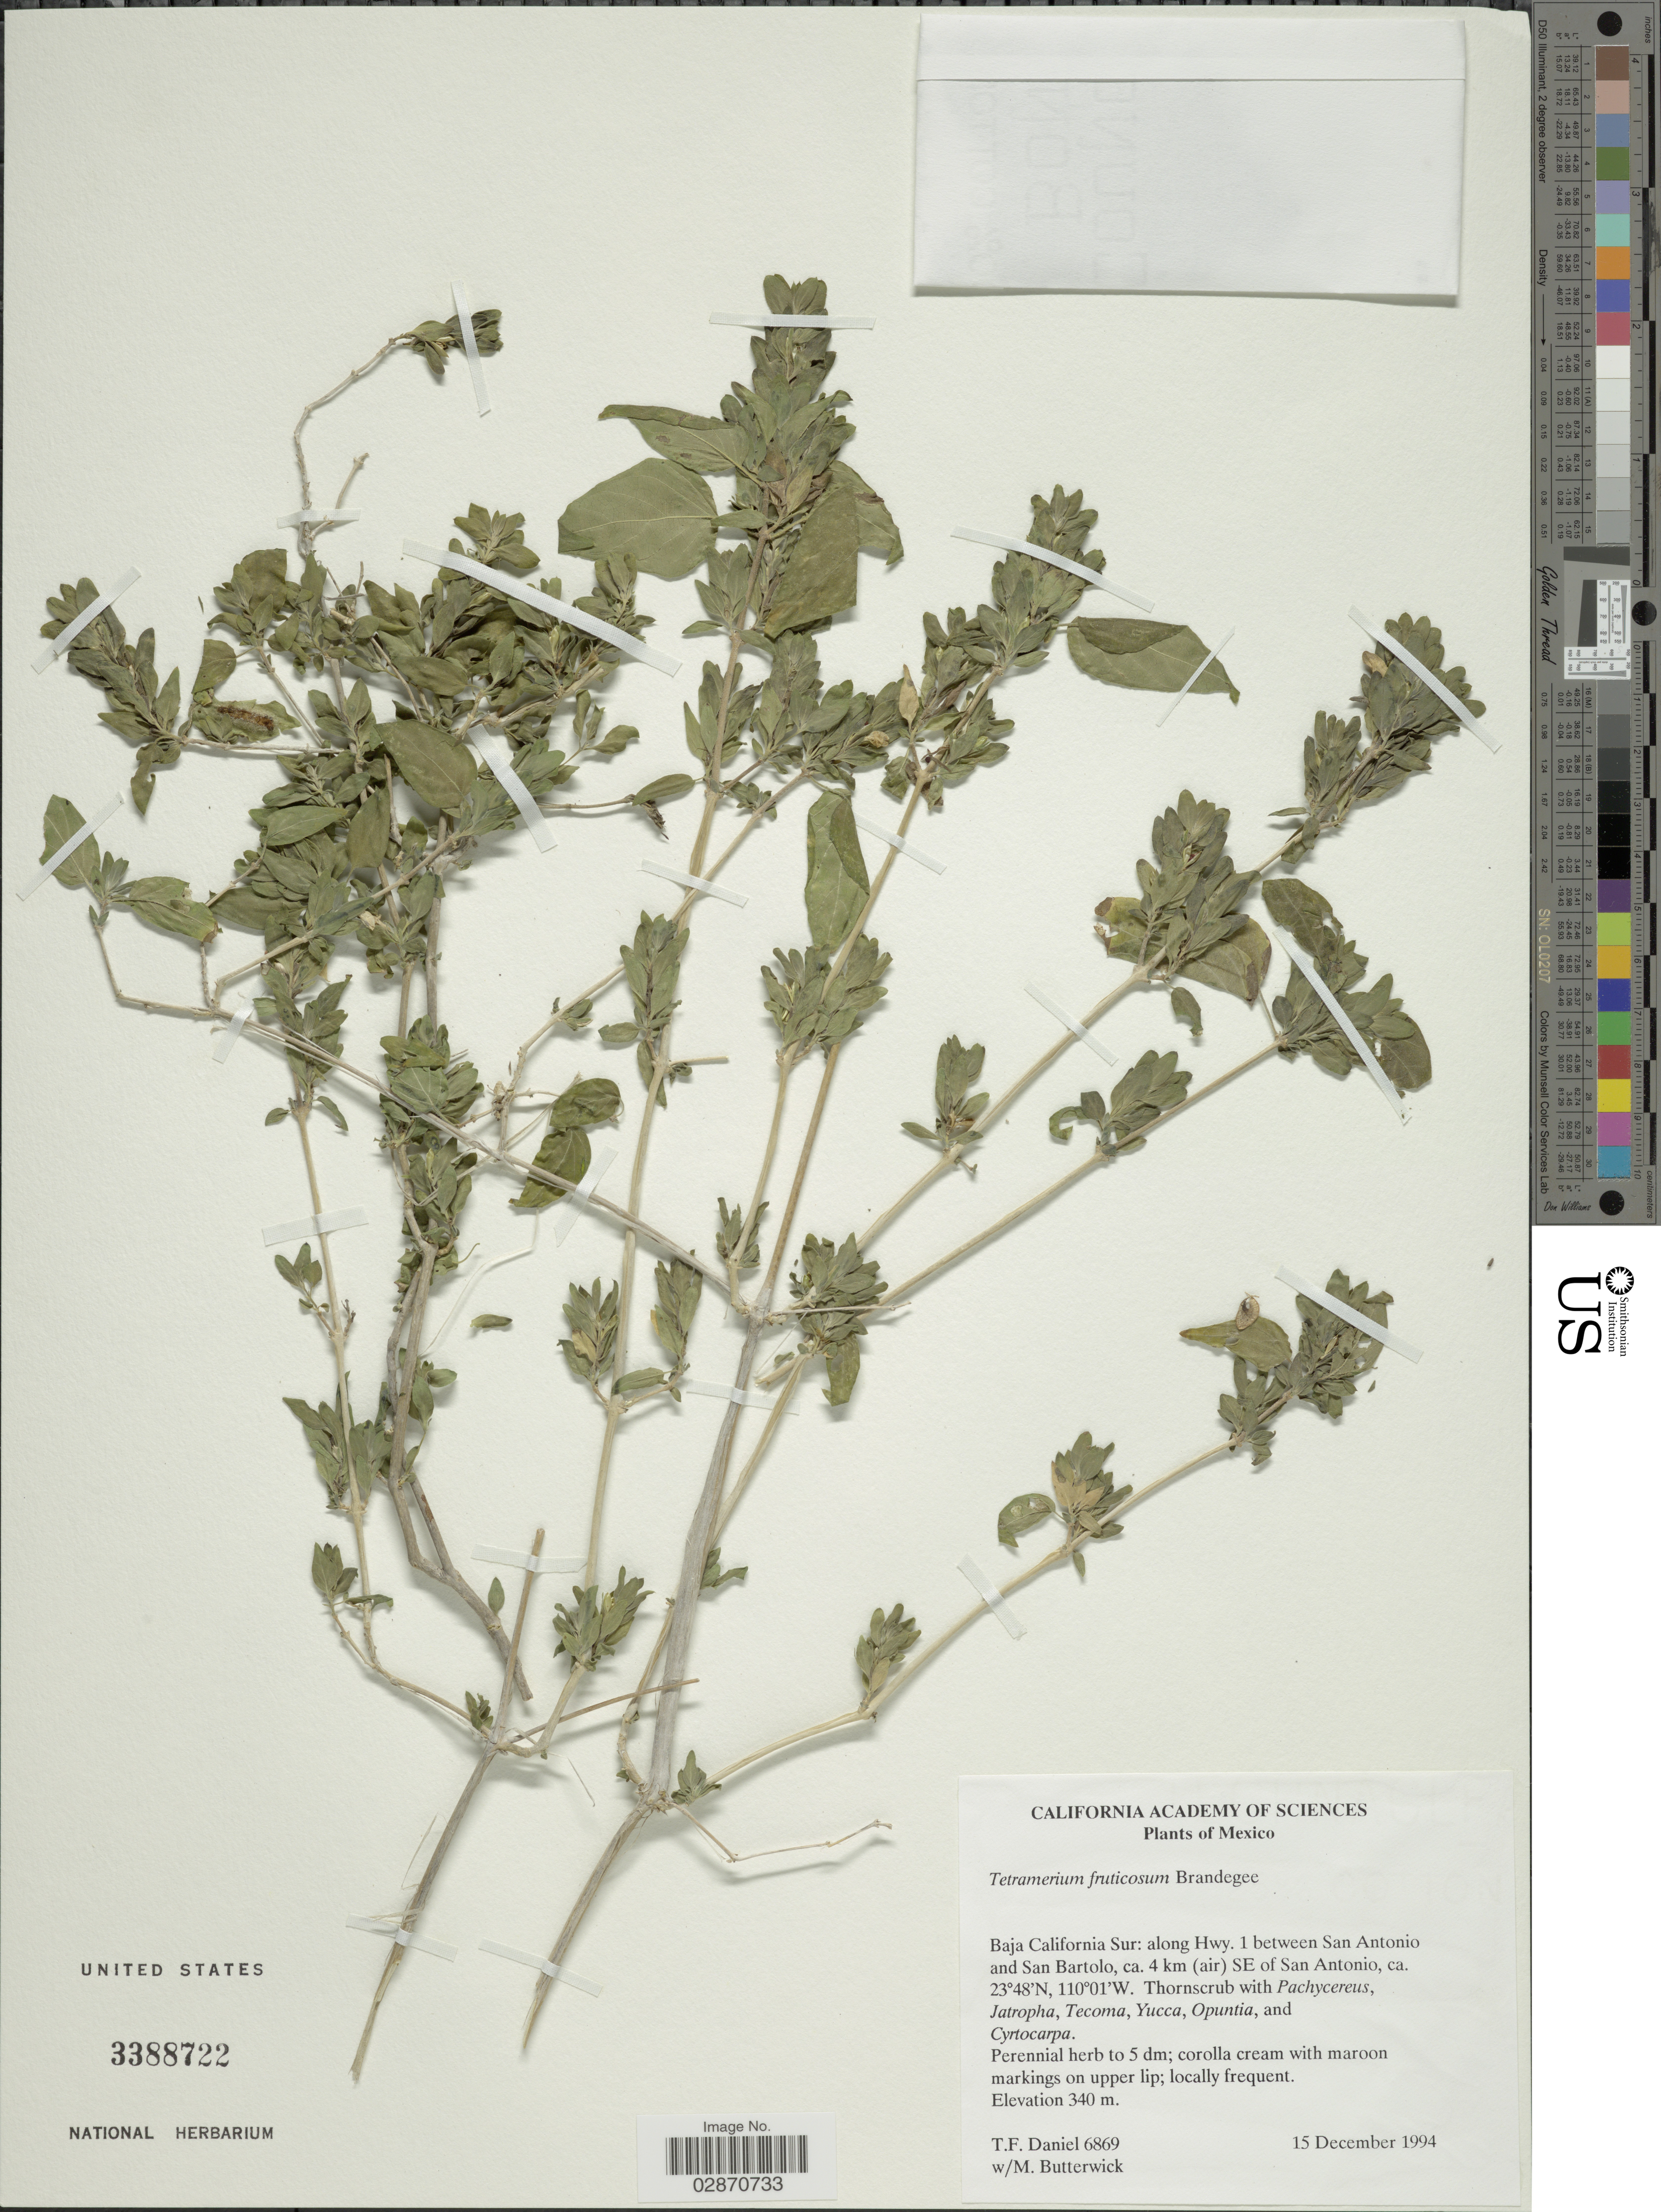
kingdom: Plantae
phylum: Tracheophyta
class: Magnoliopsida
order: Lamiales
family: Acanthaceae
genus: Tetramerium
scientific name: Tetramerium fruticosum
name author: Brandegee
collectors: T. F. Daniel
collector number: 6869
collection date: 1994-12-15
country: Mexico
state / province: Baja California Sur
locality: Along Hwy. 1 between San Antonio and San Bartolo, ca. 4 km (air) SE of San Antonio.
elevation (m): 340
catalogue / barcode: US 3388722